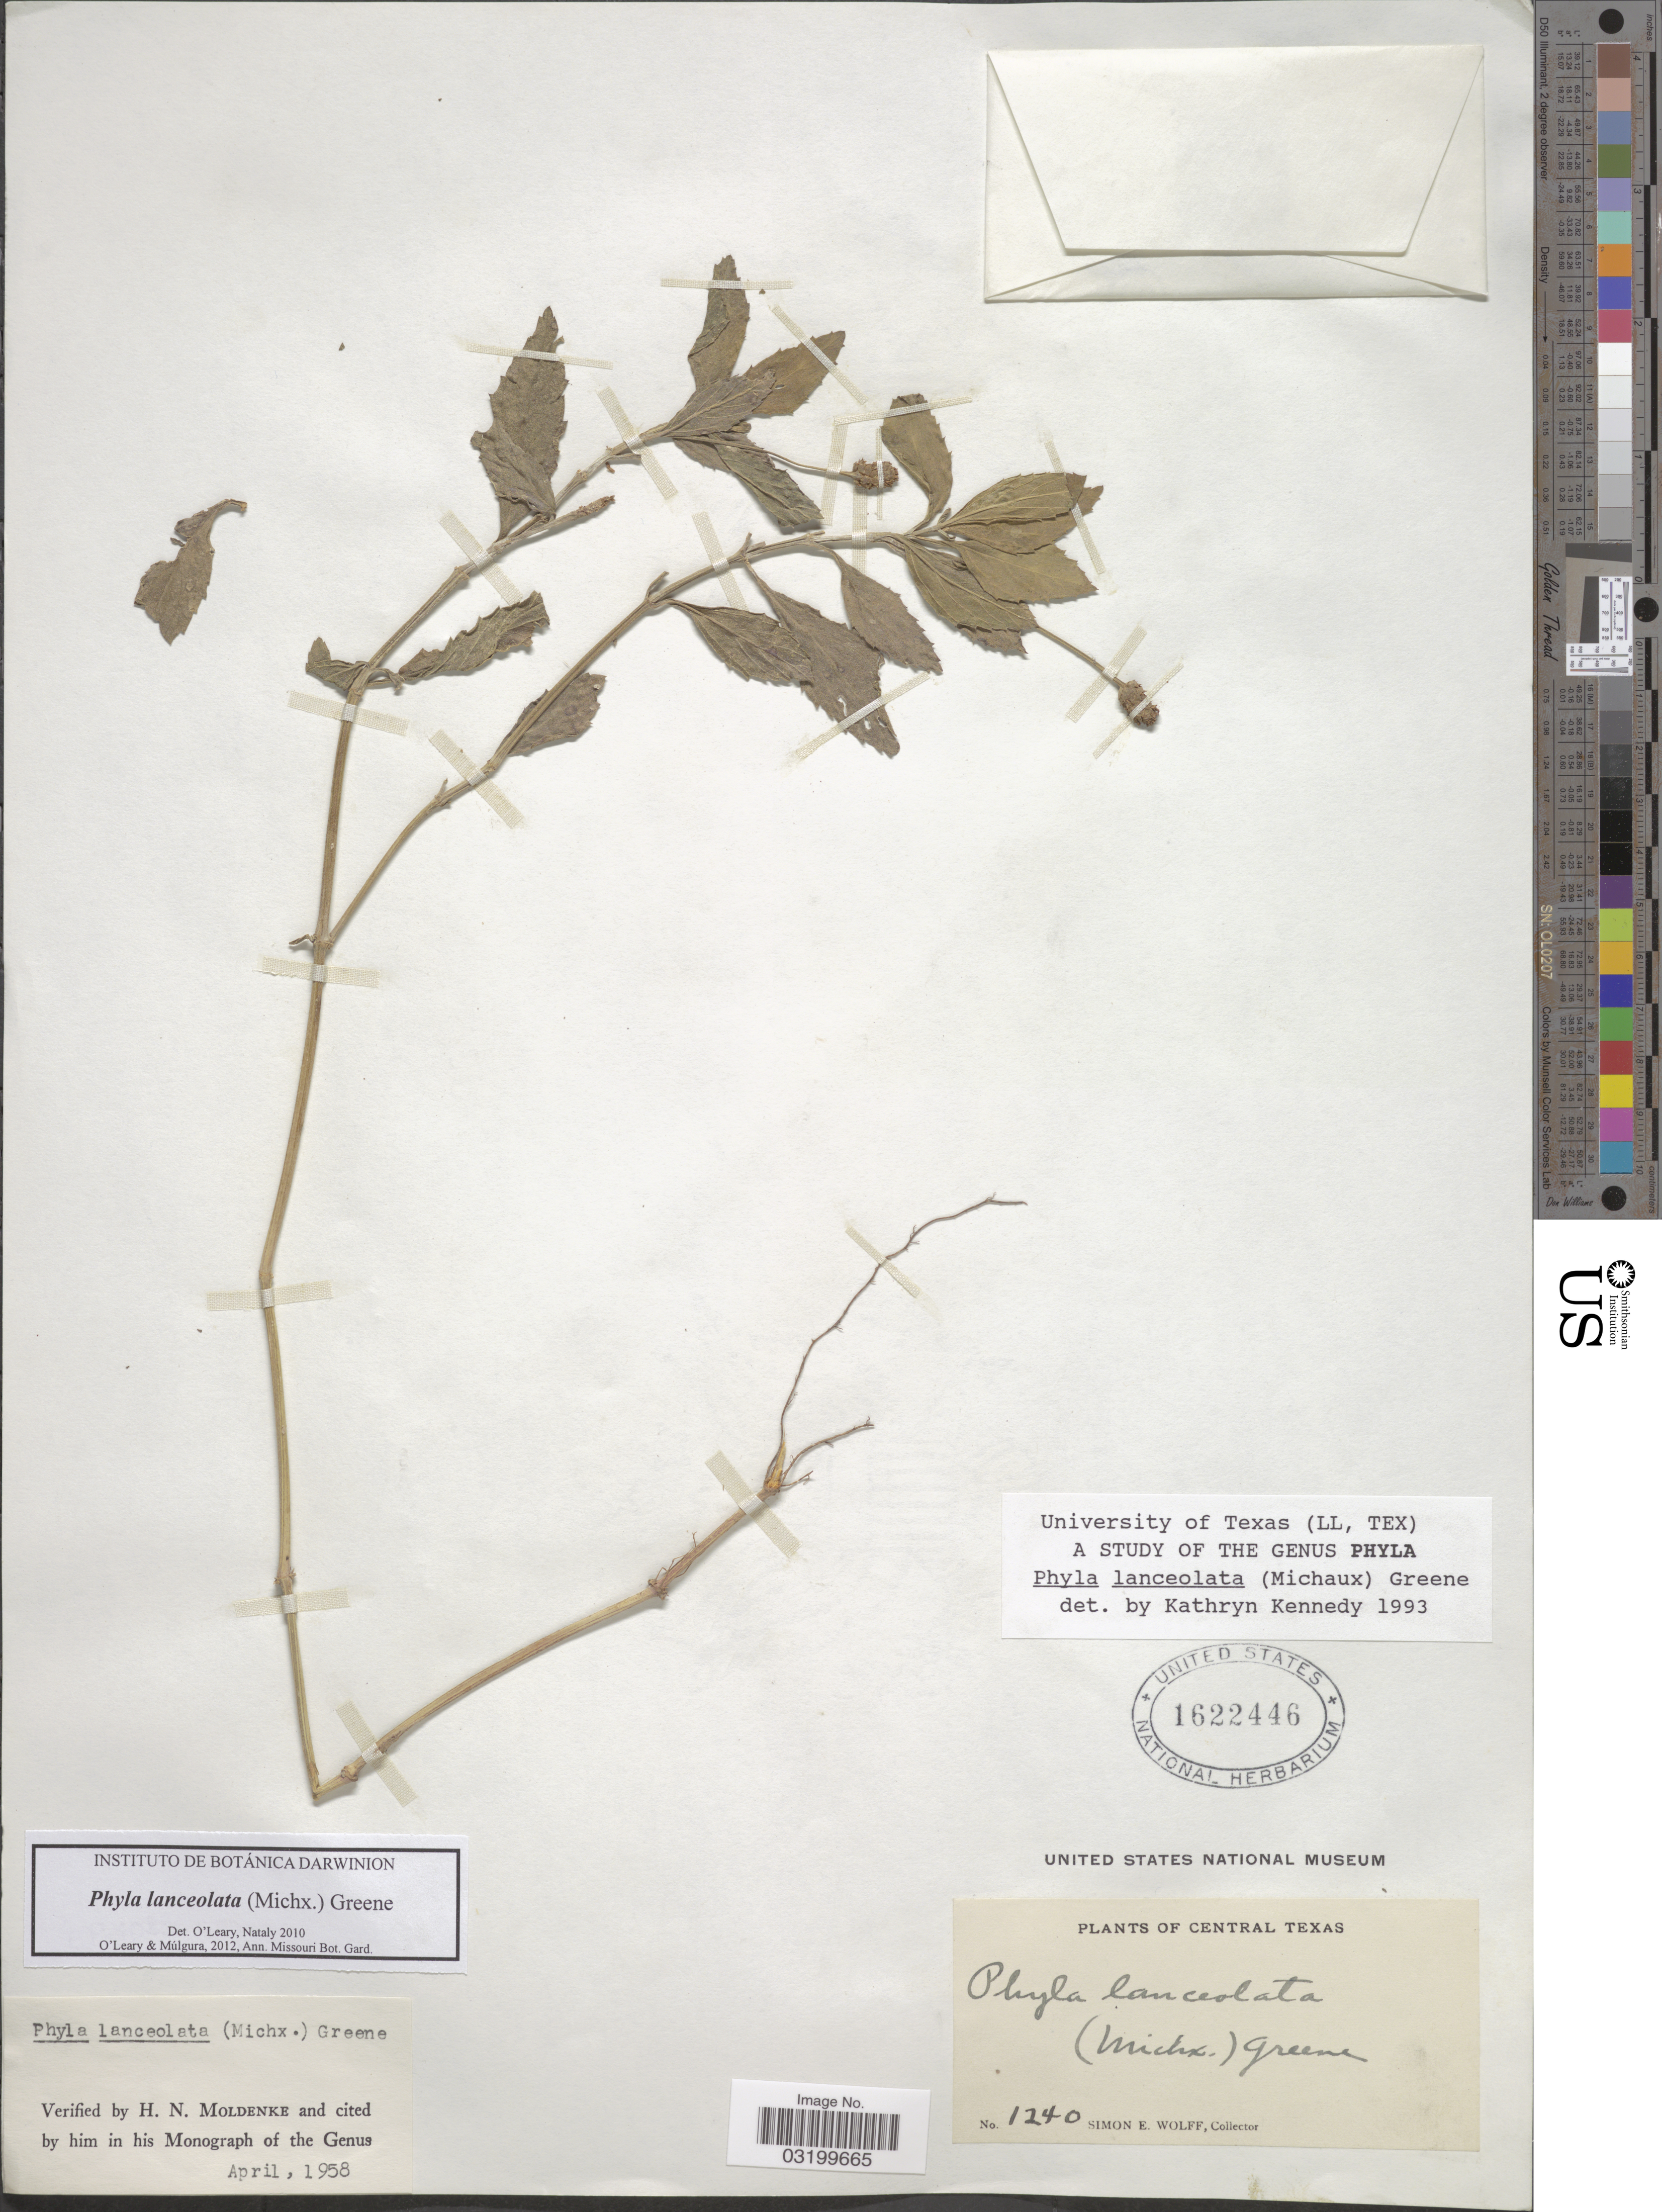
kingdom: Plantae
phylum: Tracheophyta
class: Magnoliopsida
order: Lamiales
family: Verbenaceae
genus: Phyla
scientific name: Phyla lanceolata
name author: (Michx.) Greene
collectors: S. E. Wolff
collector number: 1240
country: United States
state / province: Texas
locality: Central Texas.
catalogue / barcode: US 1622446